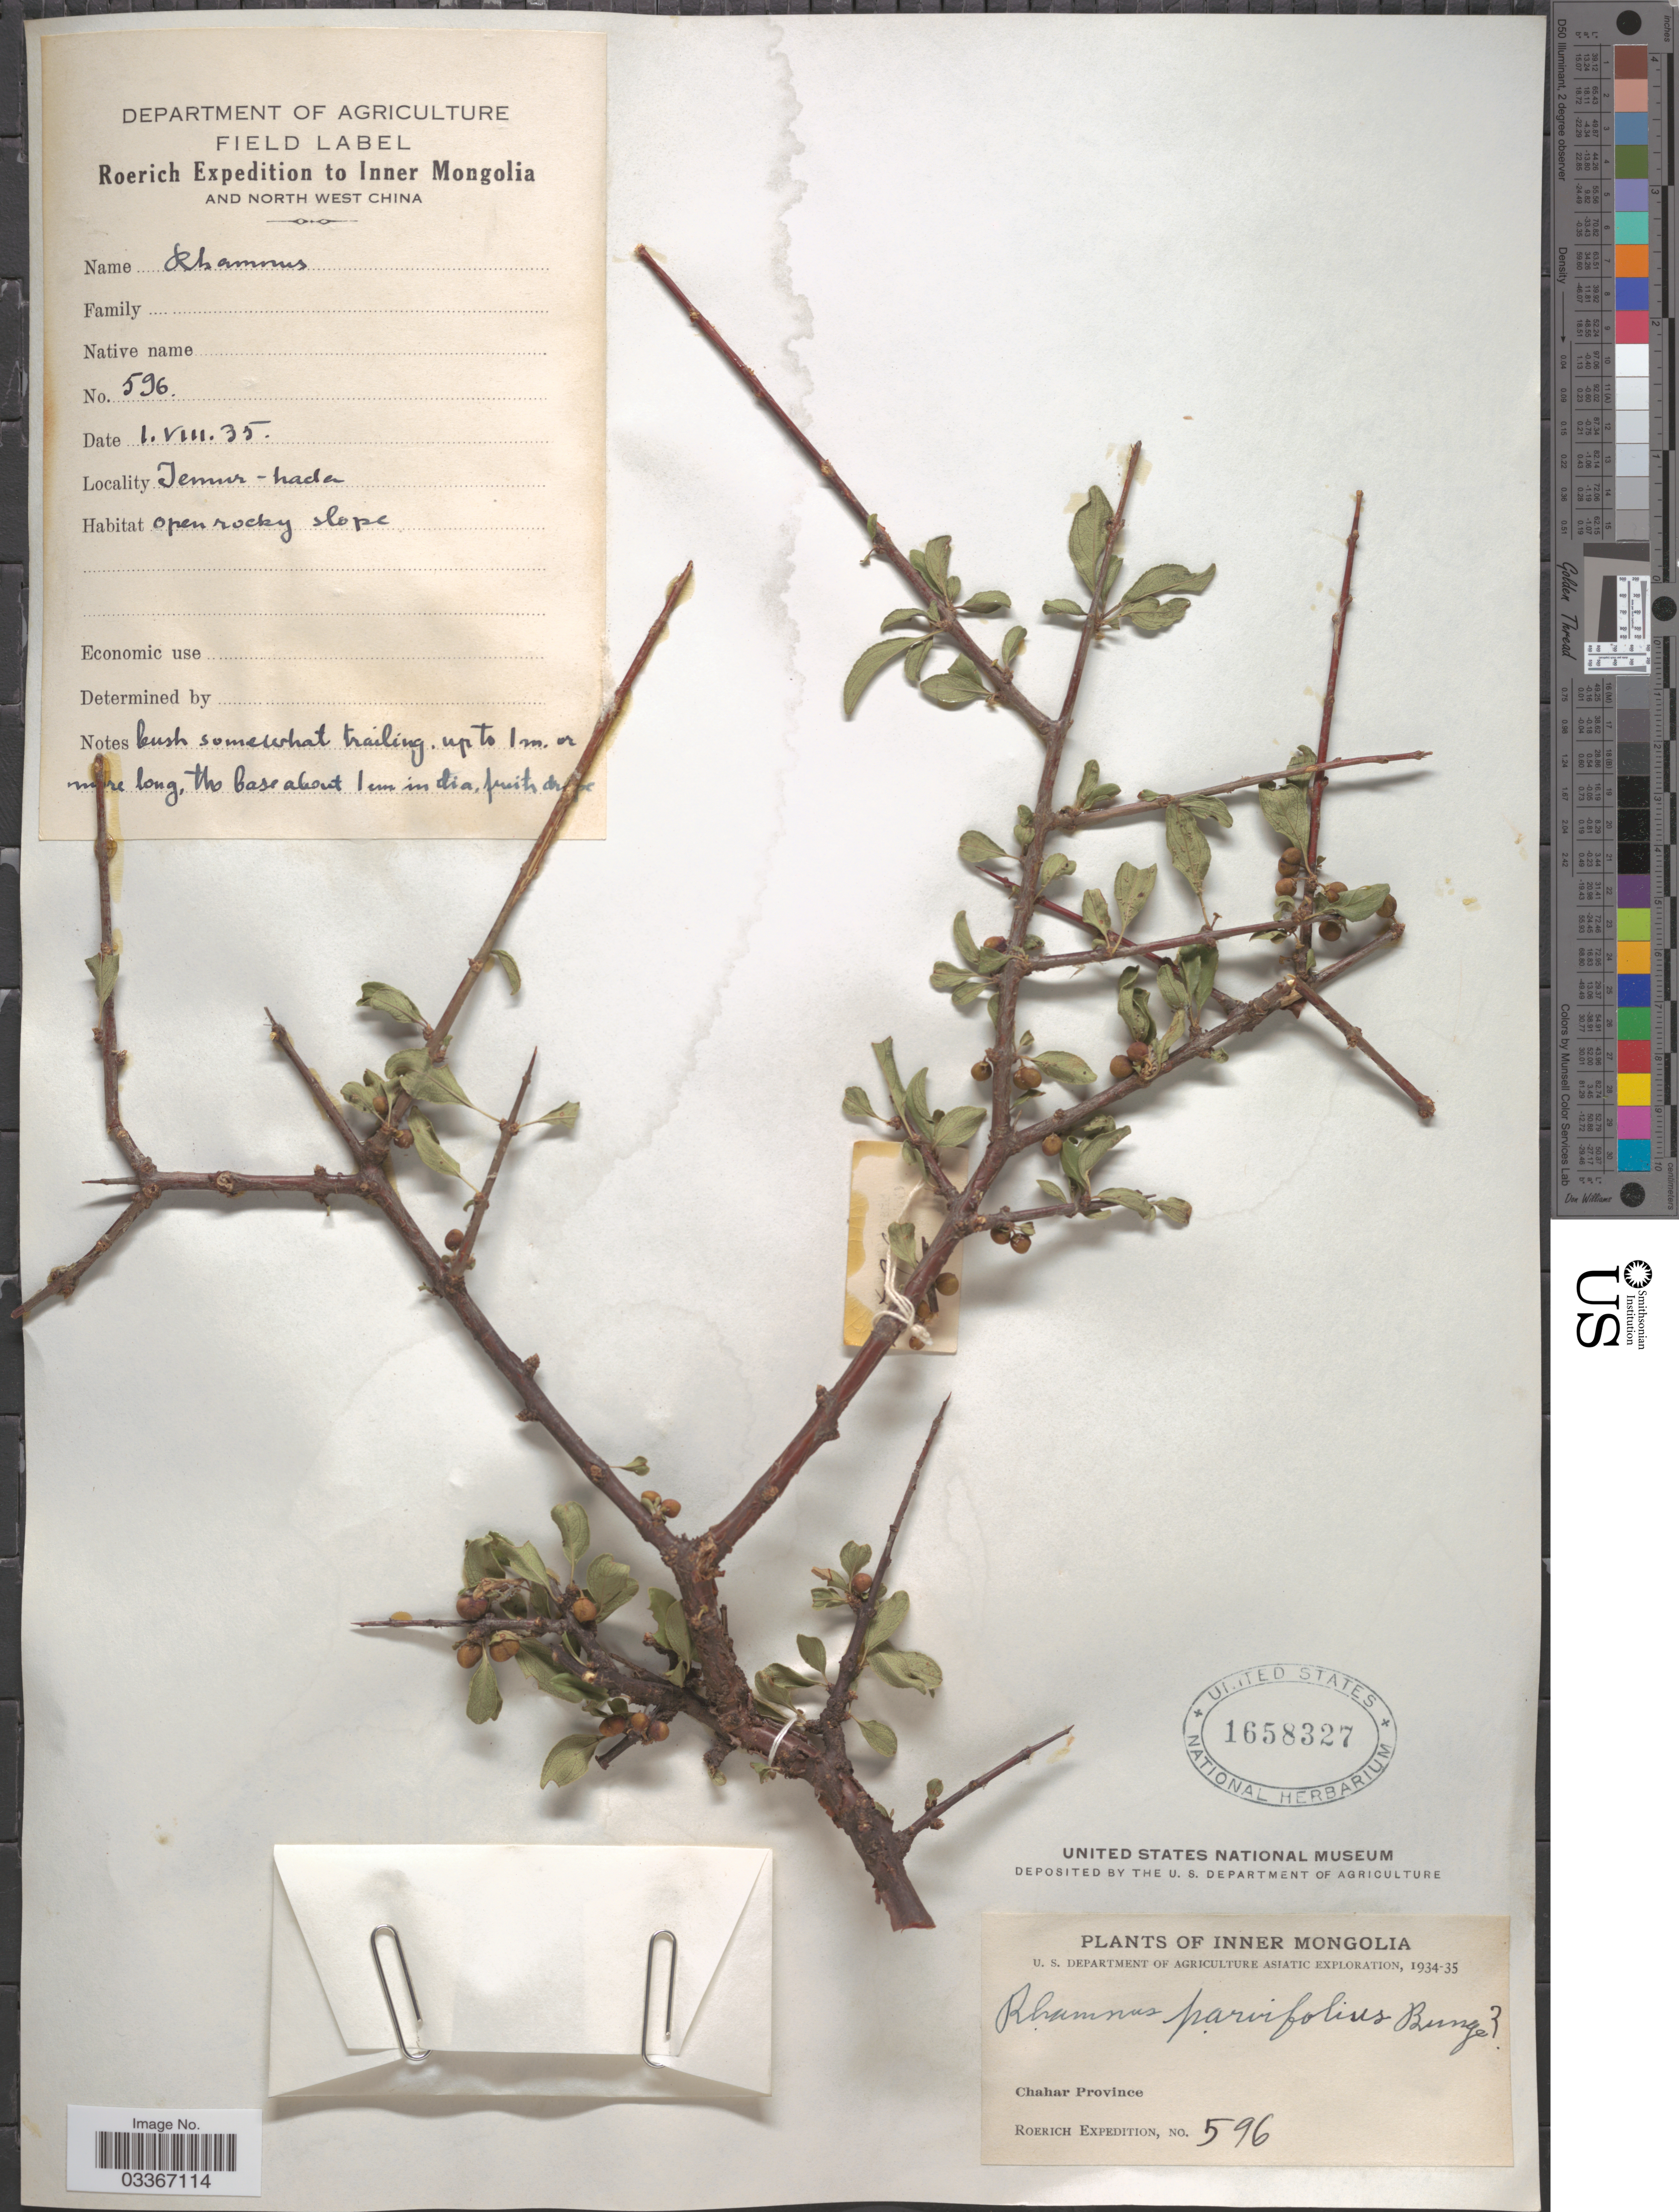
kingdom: Plantae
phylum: Tracheophyta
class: Magnoliopsida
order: Rosales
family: Rhamnaceae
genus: Rhamnus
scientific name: Rhamnus parvifolia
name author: Bunge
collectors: Roerich Expedition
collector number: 596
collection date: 1935-08-01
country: China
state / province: Nei Monggol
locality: Inner Mongolia and North West China. Chahar Province. Jemur-khada.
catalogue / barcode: US 1658327